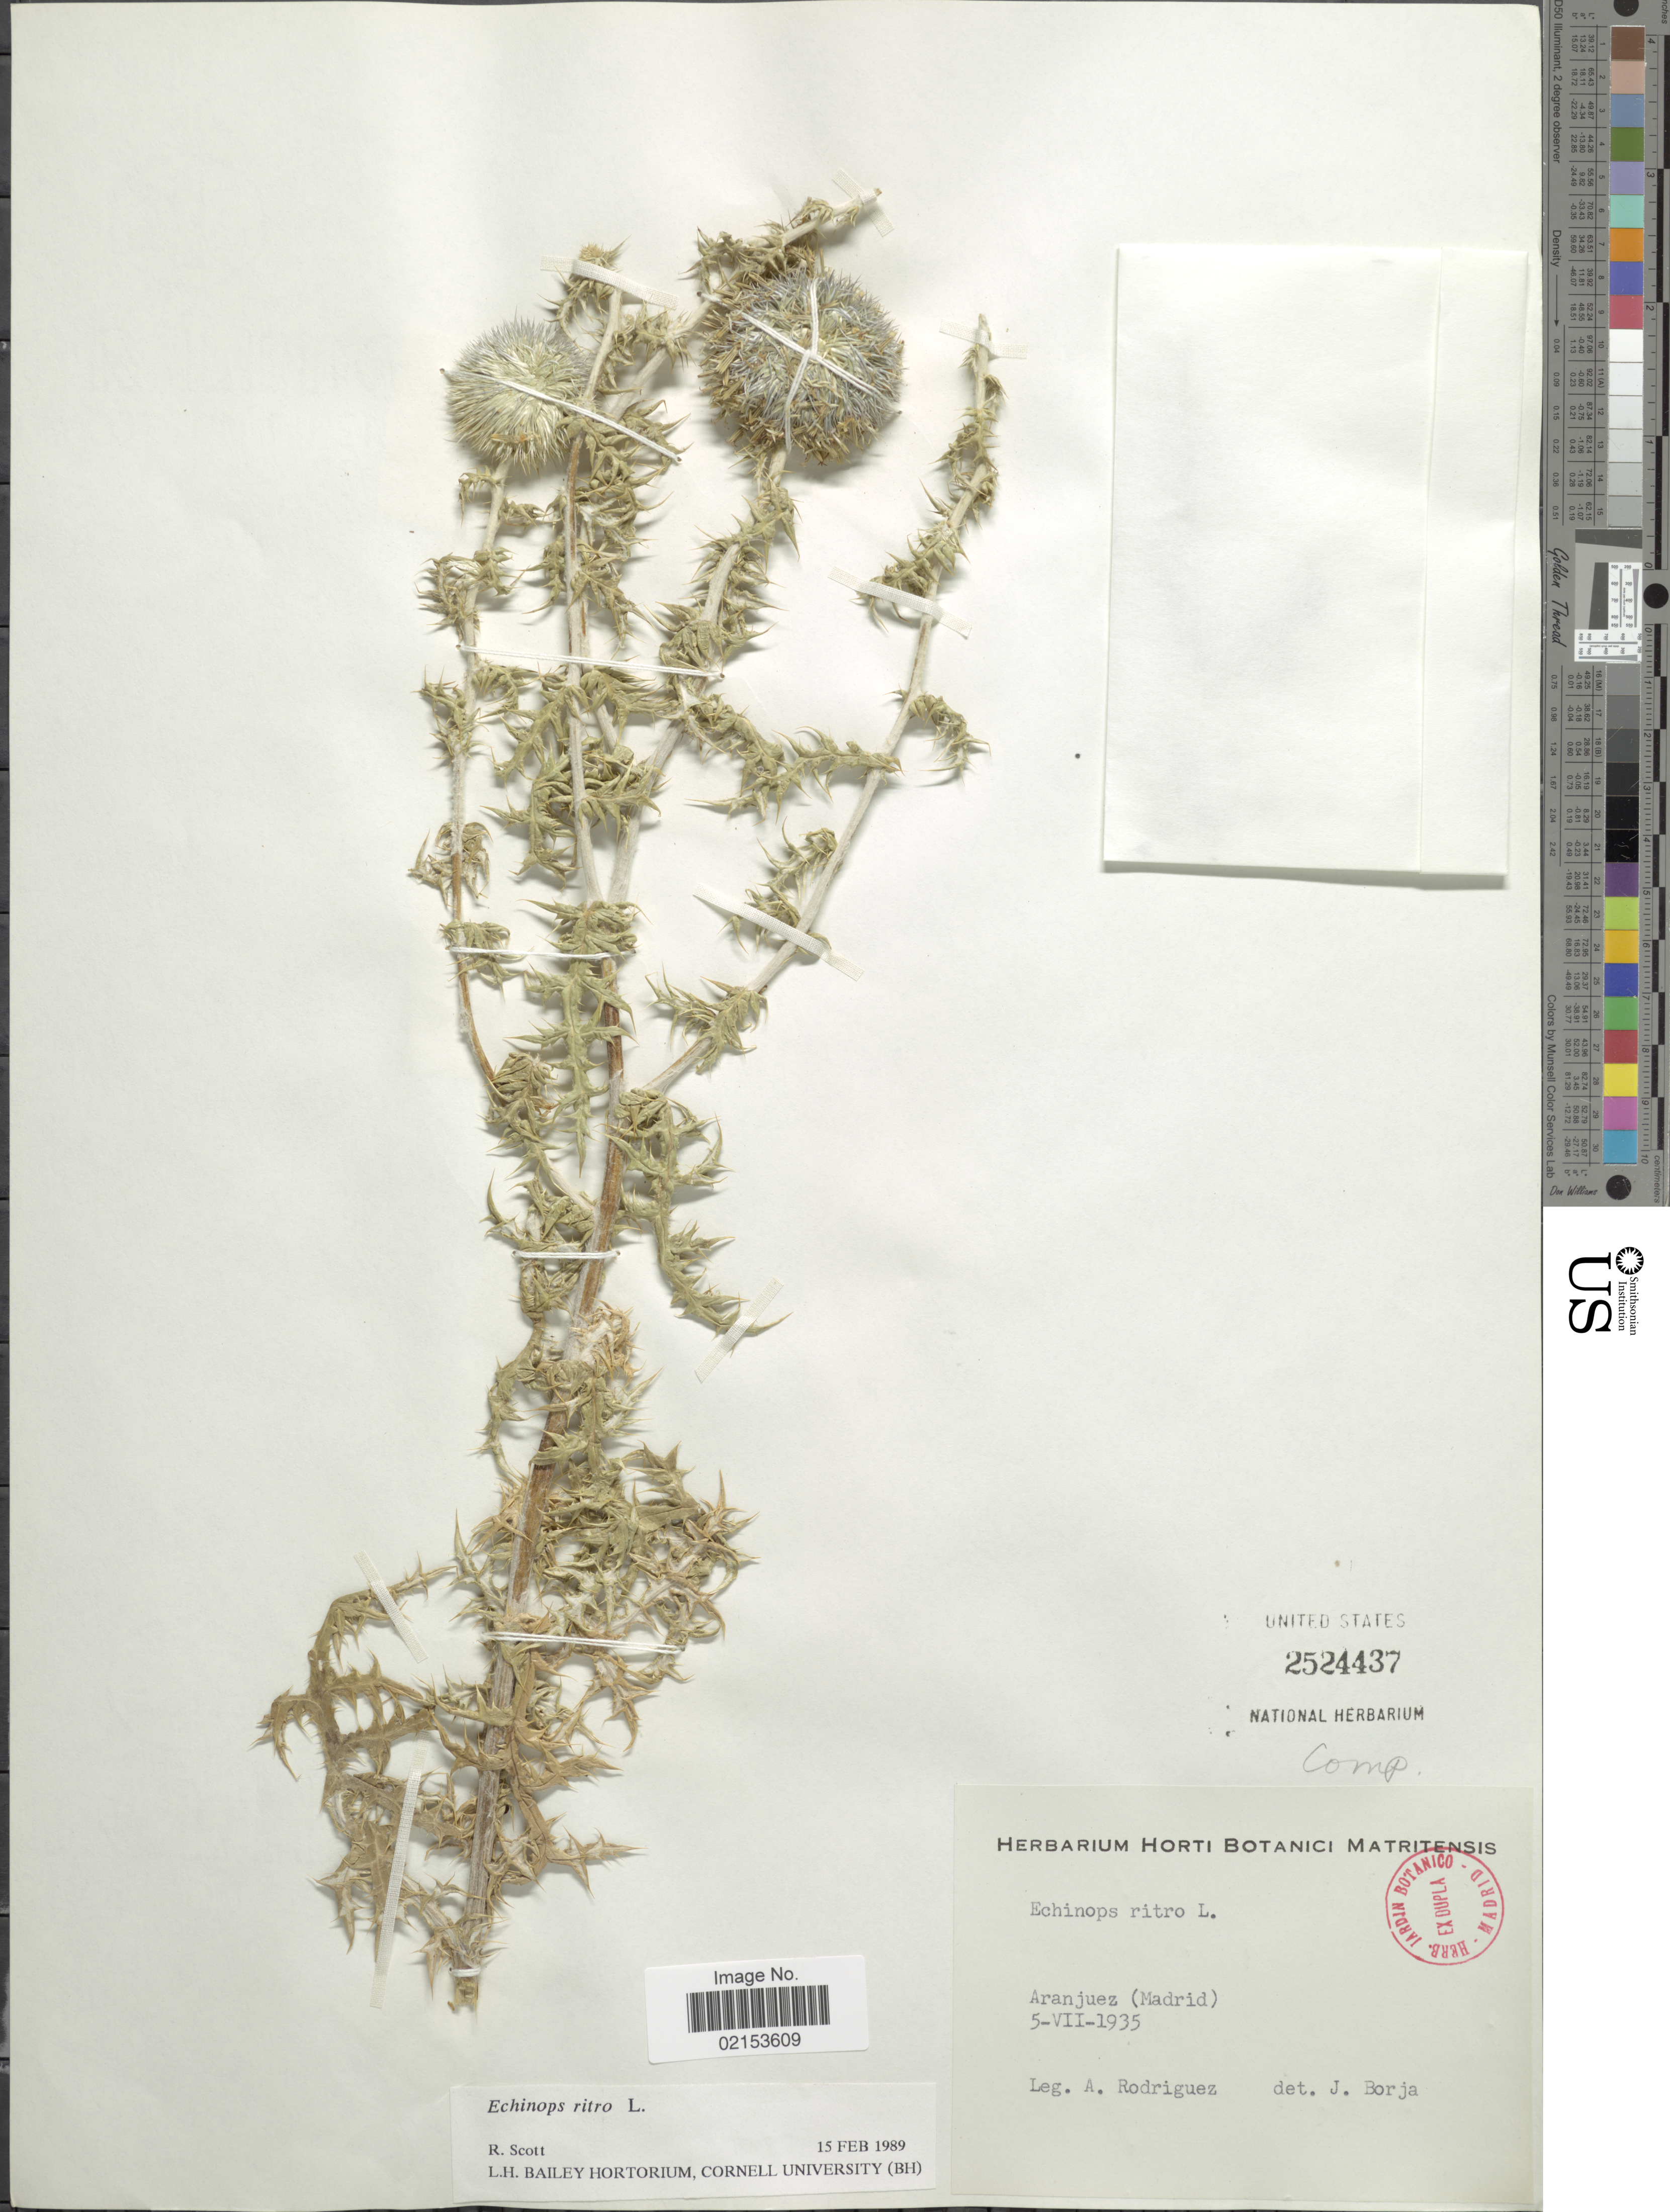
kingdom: Plantae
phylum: Tracheophyta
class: Magnoliopsida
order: Asterales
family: Asteraceae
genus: Echinops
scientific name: Echinops ritro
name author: L.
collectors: A. Rodriguez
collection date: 1935-07-05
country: Spain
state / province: Madrid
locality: Aranjuez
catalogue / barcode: US 2524437